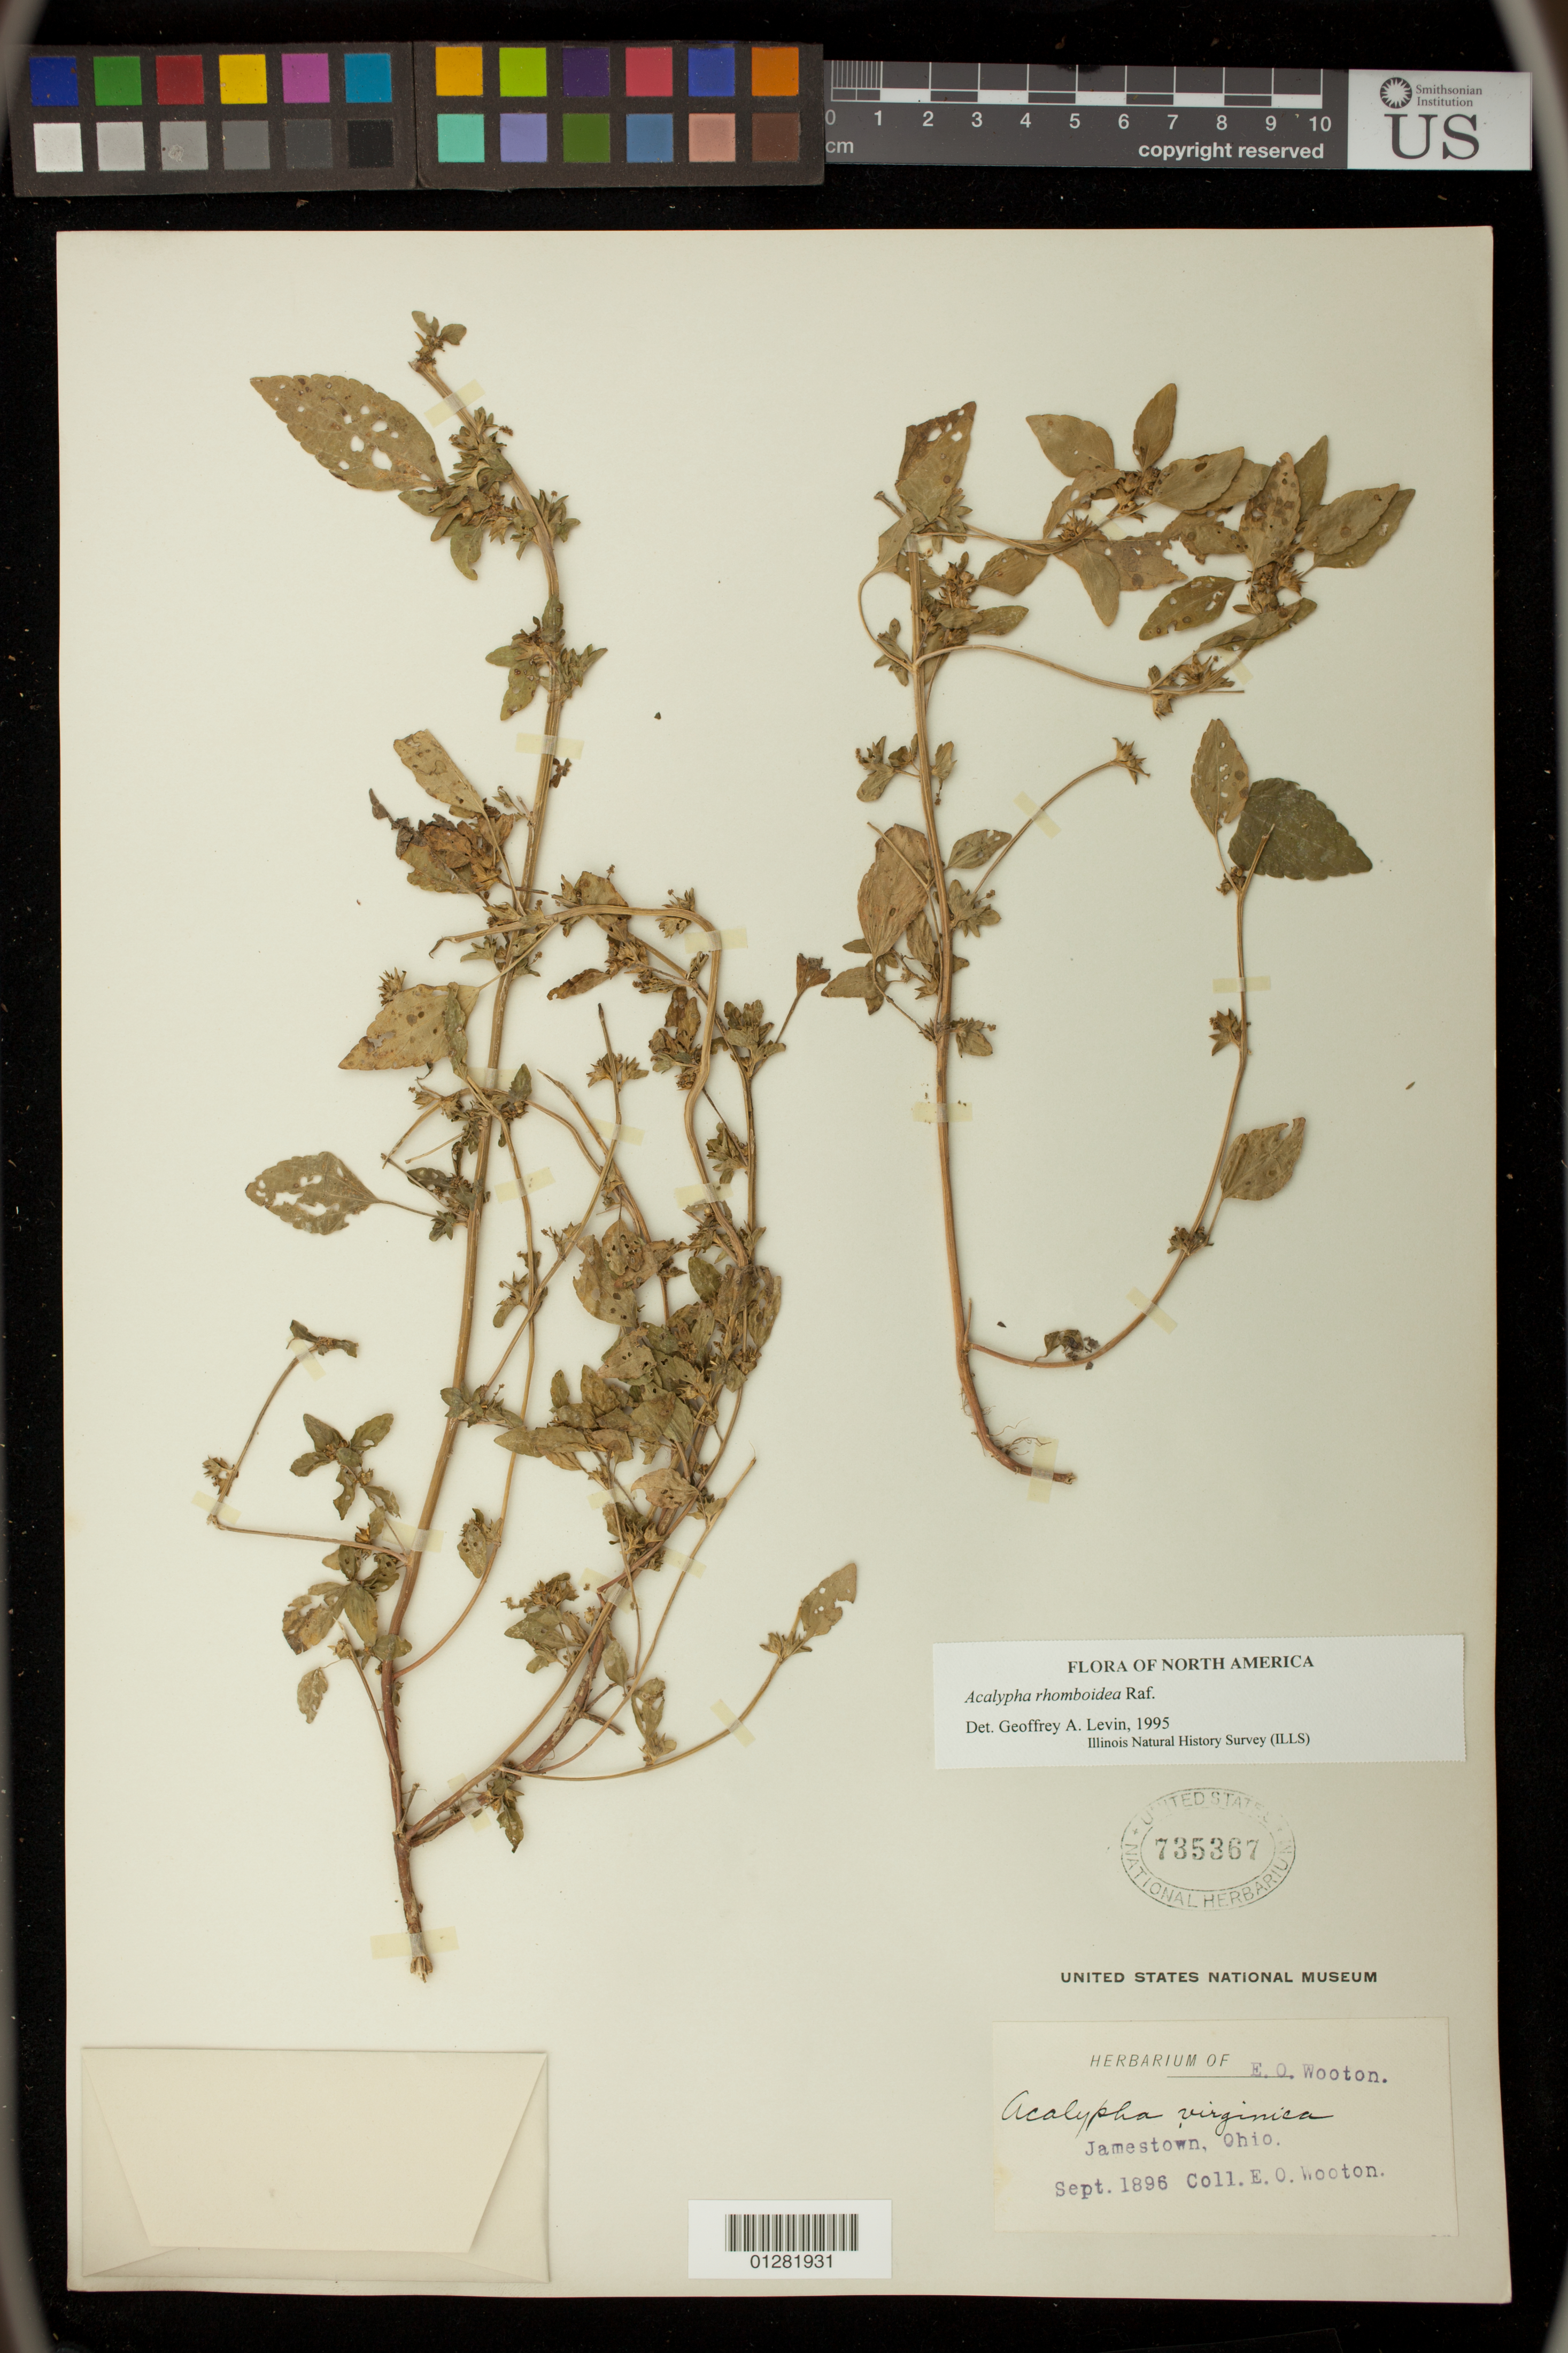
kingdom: Plantae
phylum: Tracheophyta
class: Magnoliopsida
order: Malpighiales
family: Euphorbiaceae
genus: Acalypha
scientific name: Acalypha rhomboidea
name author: Raf.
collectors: E. O. Wooton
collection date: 1896-09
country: United States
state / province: Ohio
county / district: Greene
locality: Jamestown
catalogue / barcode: US 735367